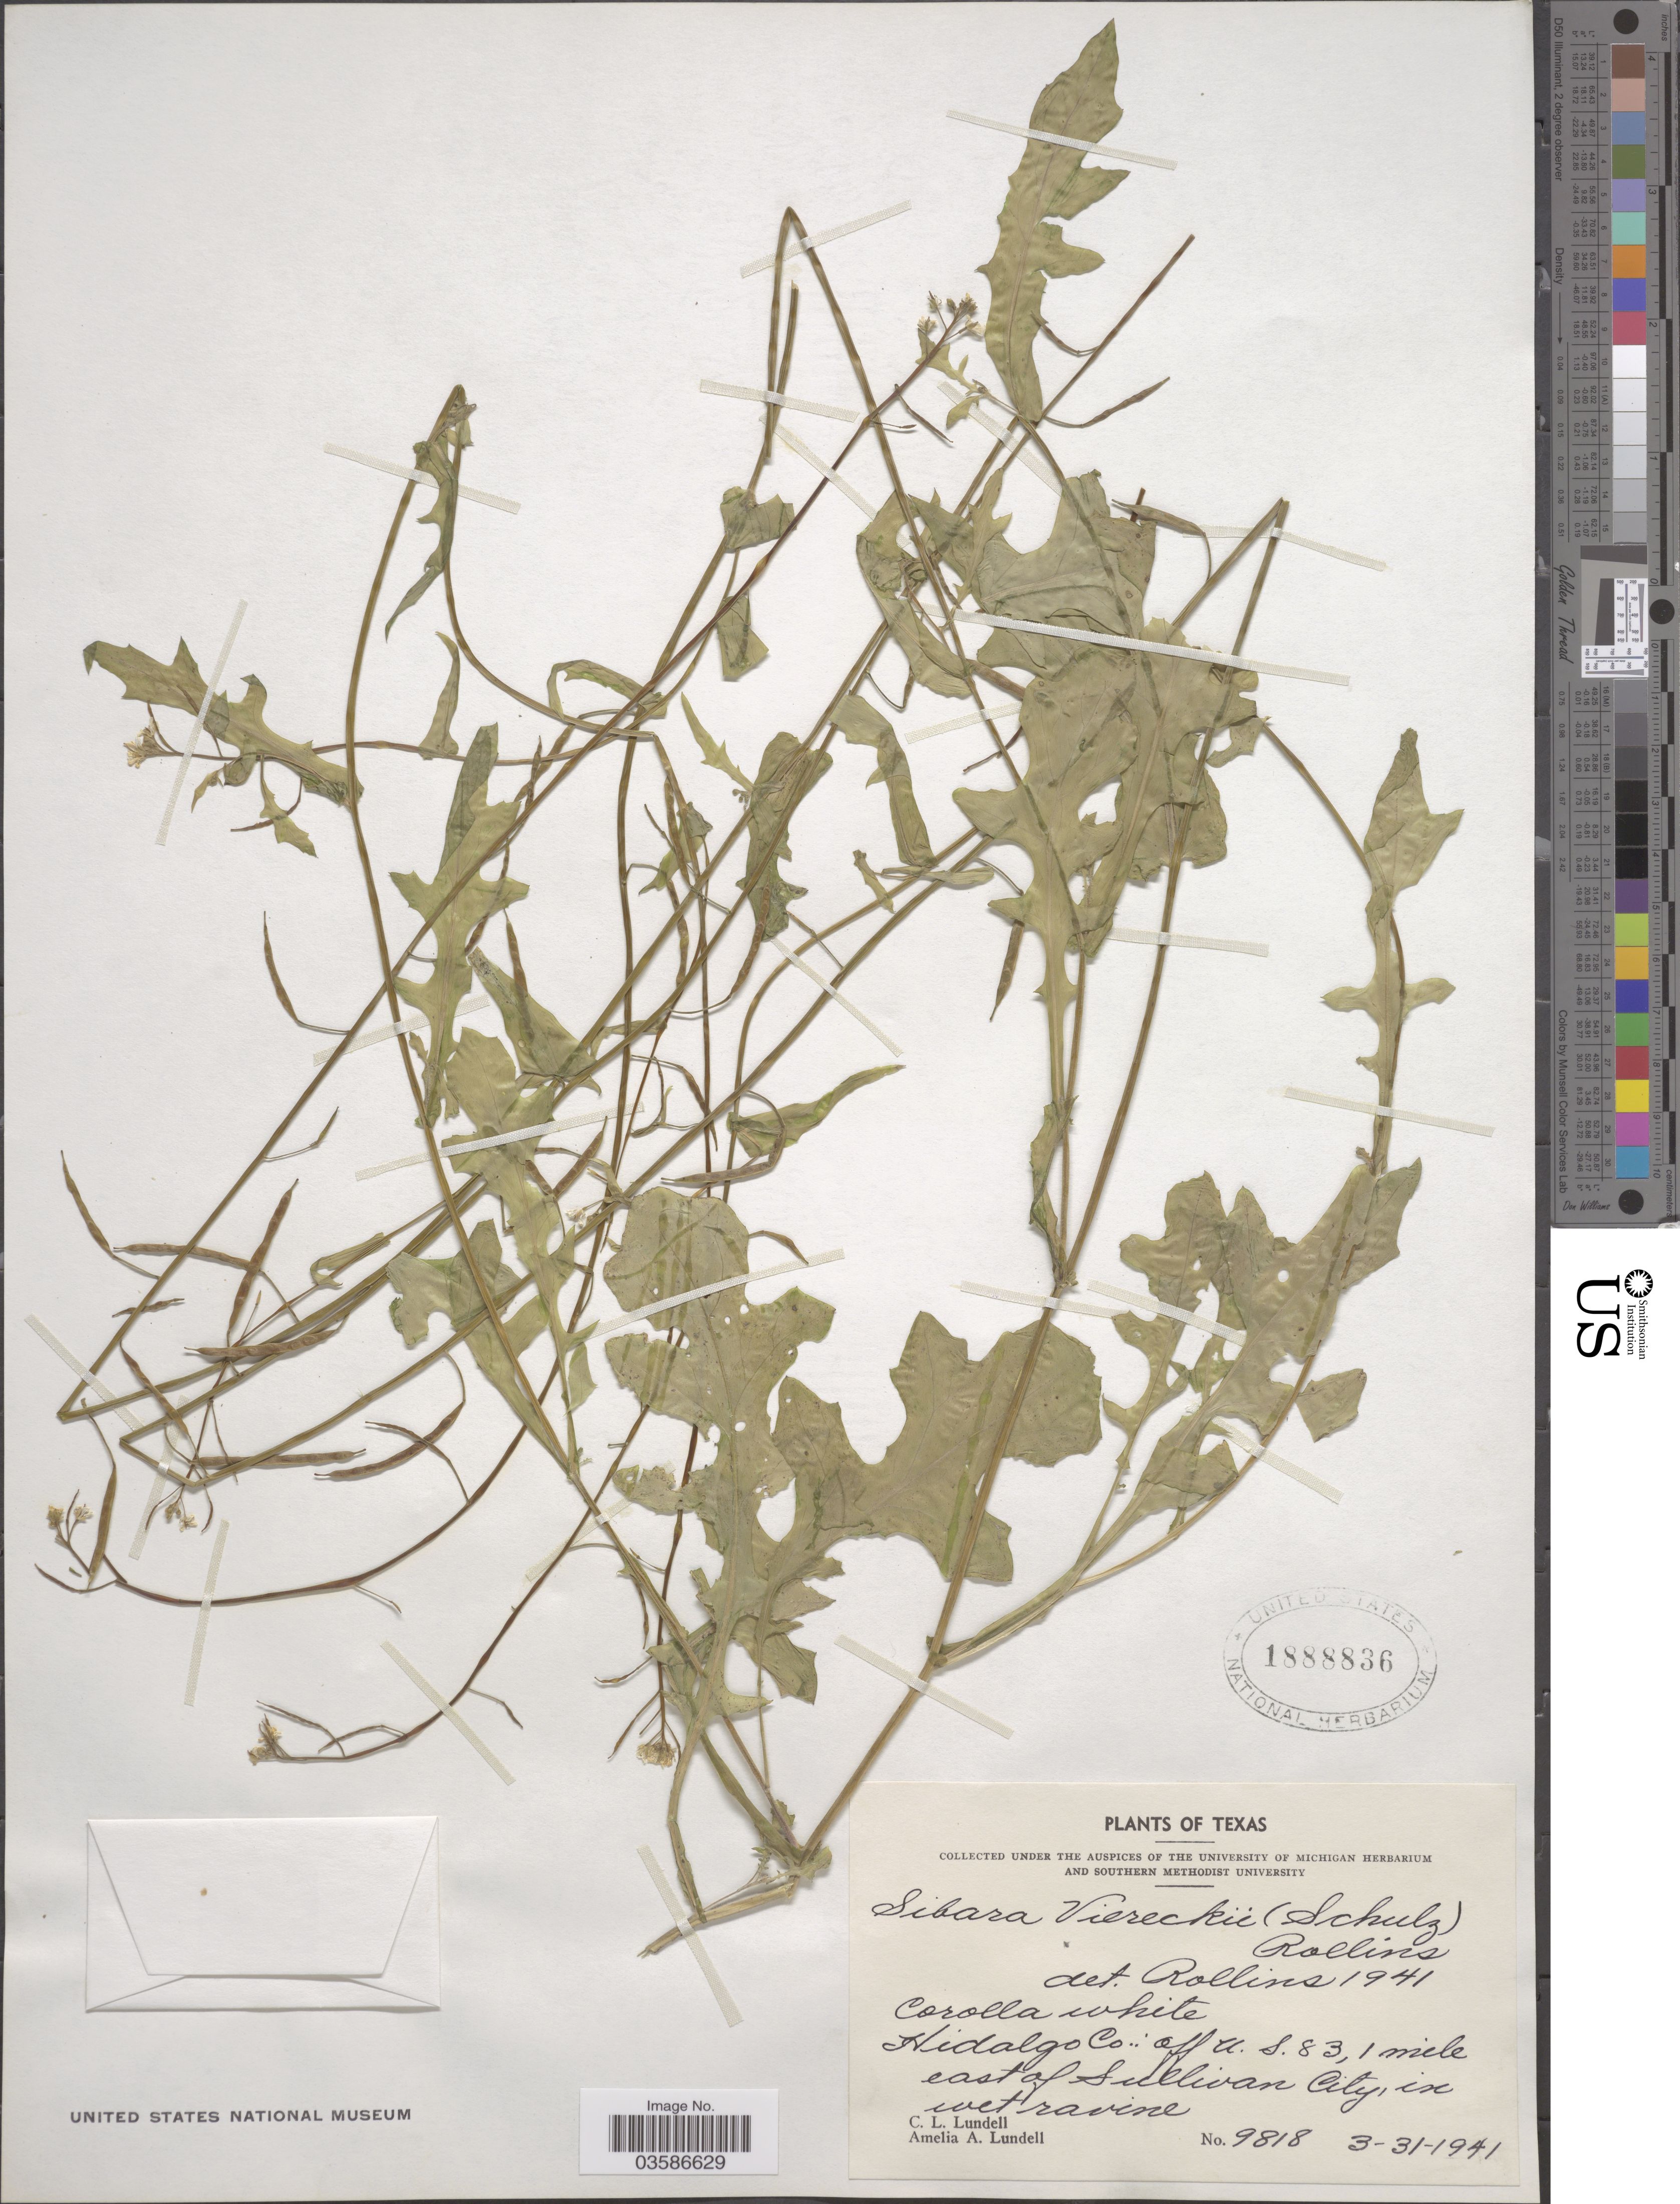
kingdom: Plantae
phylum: Tracheophyta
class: Magnoliopsida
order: Brassicales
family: Brassicaceae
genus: Dryopetalon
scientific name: Dryopetalon viereckii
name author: (O.E. Schulz) Al-Shehbaz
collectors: C. L. Lundell & A. A. Lundell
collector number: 9818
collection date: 1941-03-31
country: United States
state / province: Texas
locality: Hidalgo Co.: off U. S. 83, 1 mile east of Sullivan City.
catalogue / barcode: US 1888836